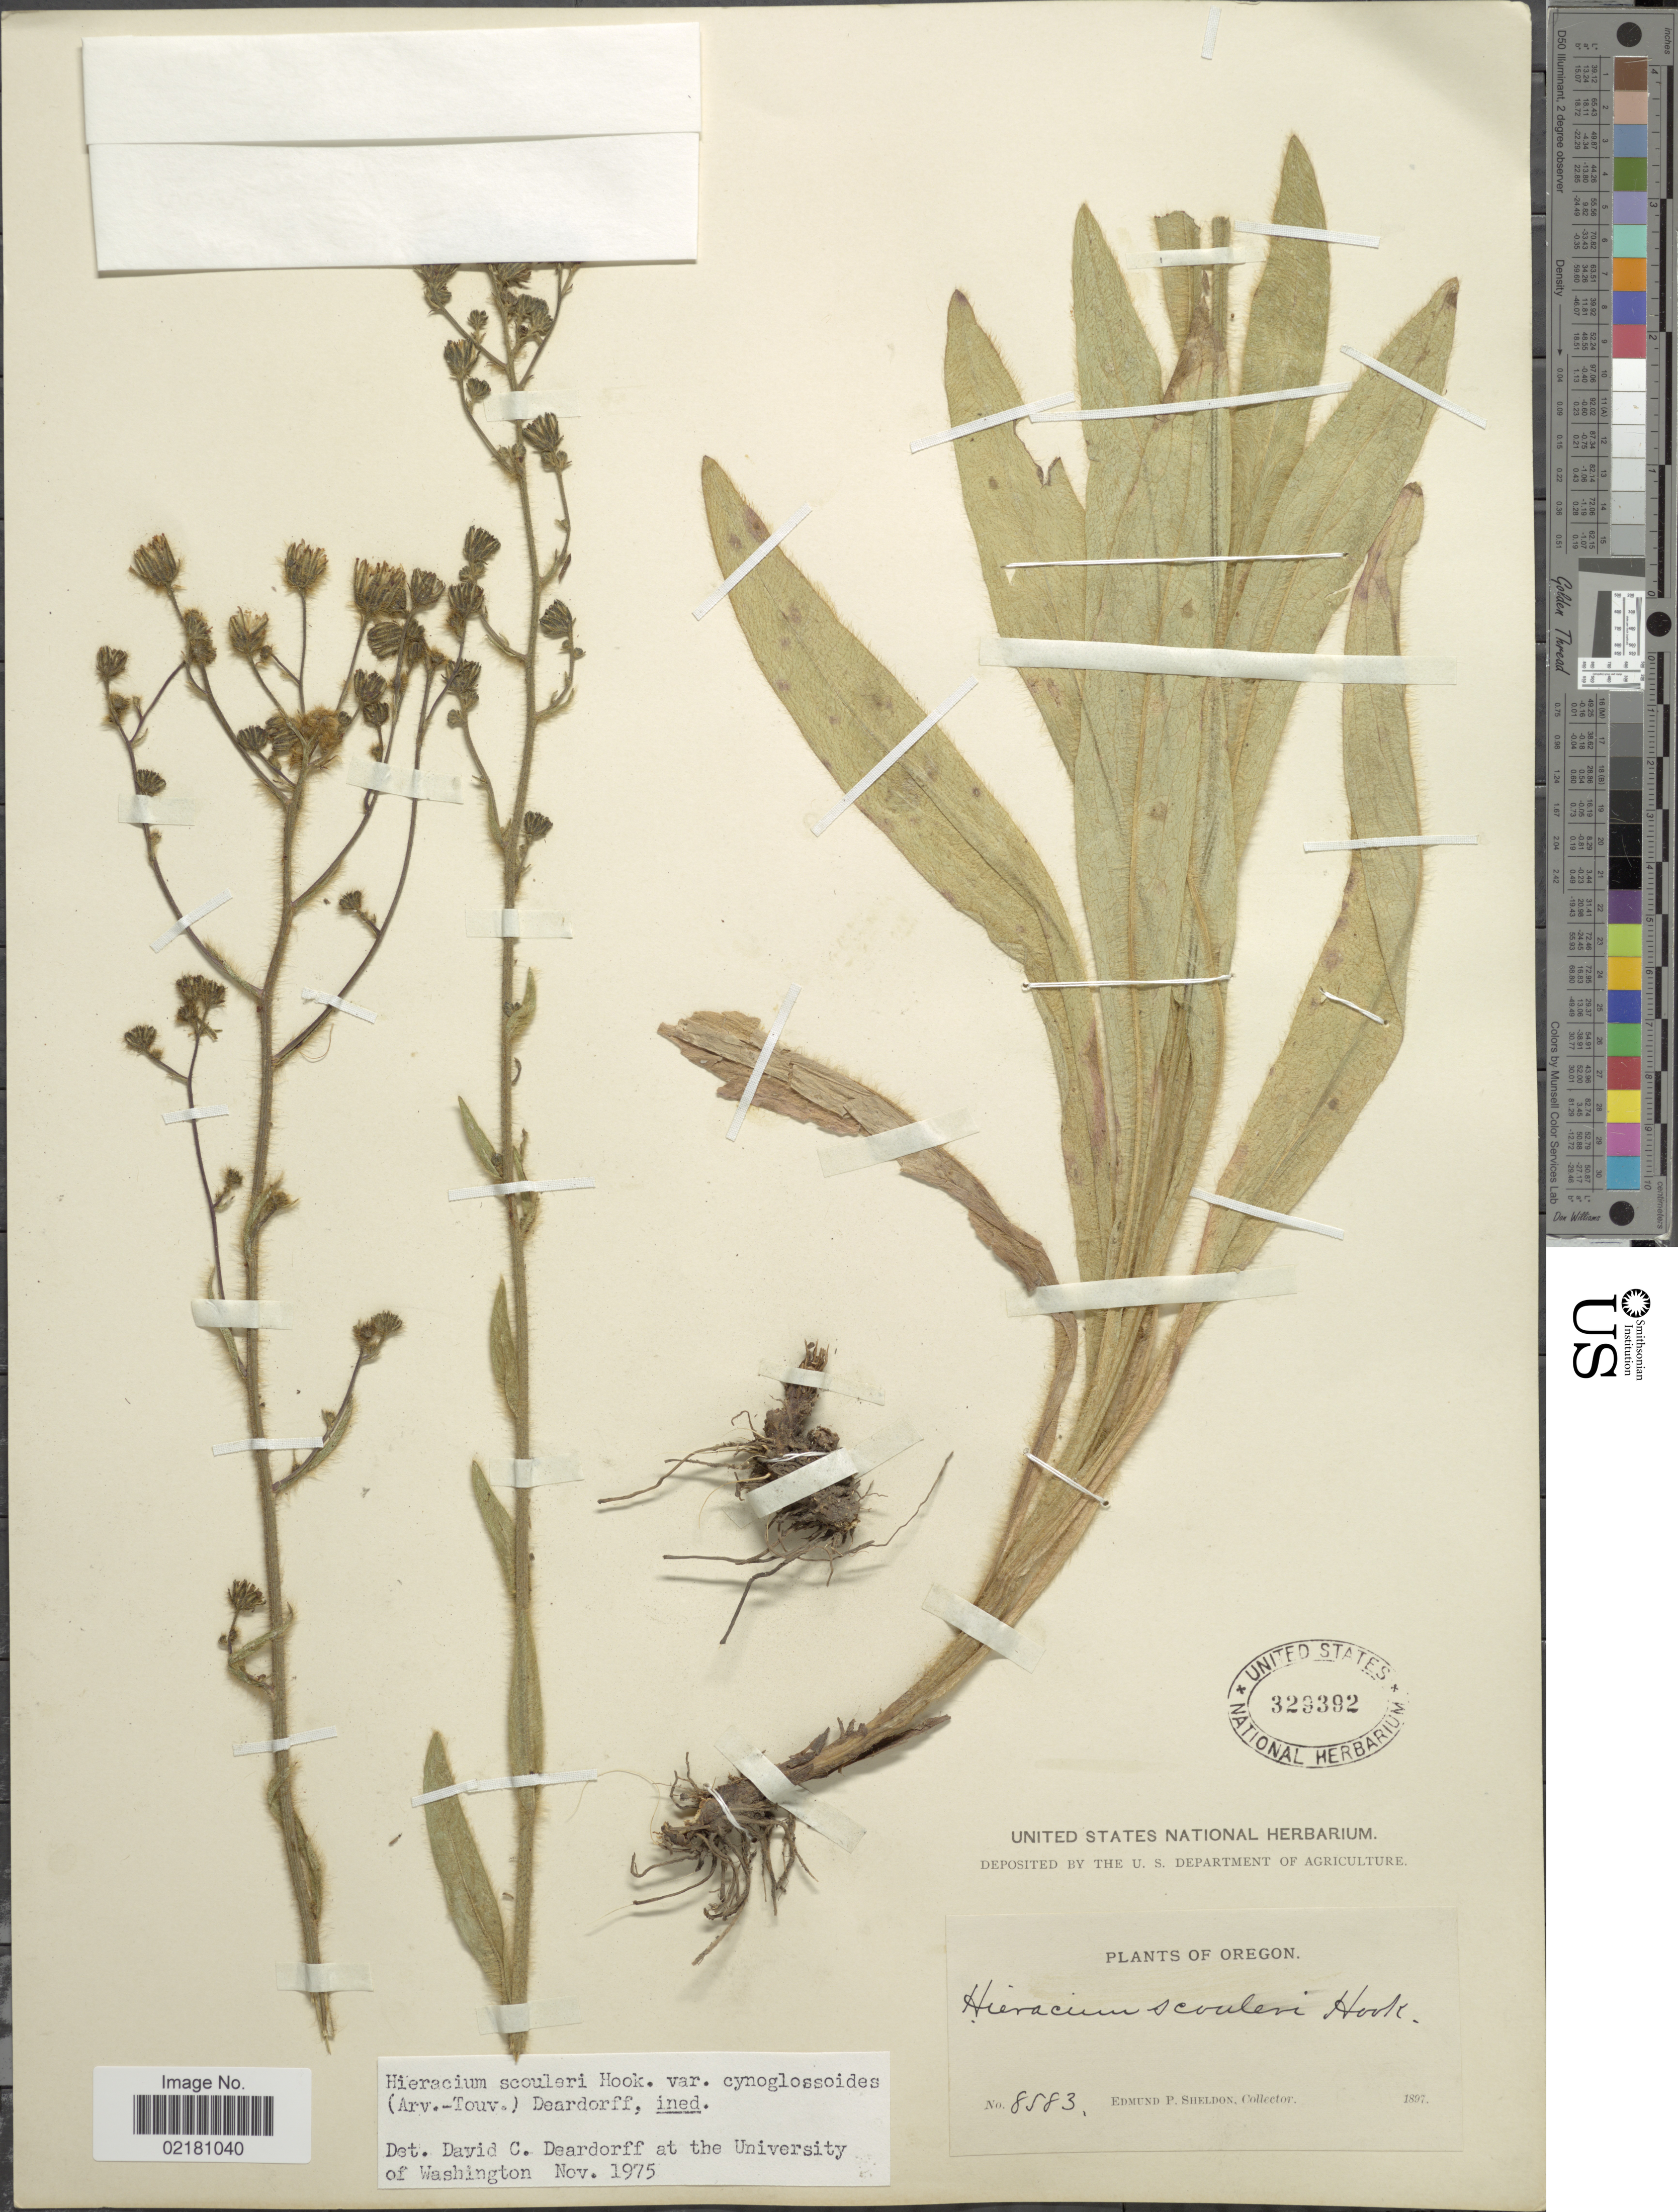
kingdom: Plantae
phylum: Tracheophyta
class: Magnoliopsida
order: Asterales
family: Asteraceae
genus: Hieracium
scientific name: Hieracium scouleri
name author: Hook.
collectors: E. P. Sheldon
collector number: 8583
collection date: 1897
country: United States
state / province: Oregon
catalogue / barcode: US 329392